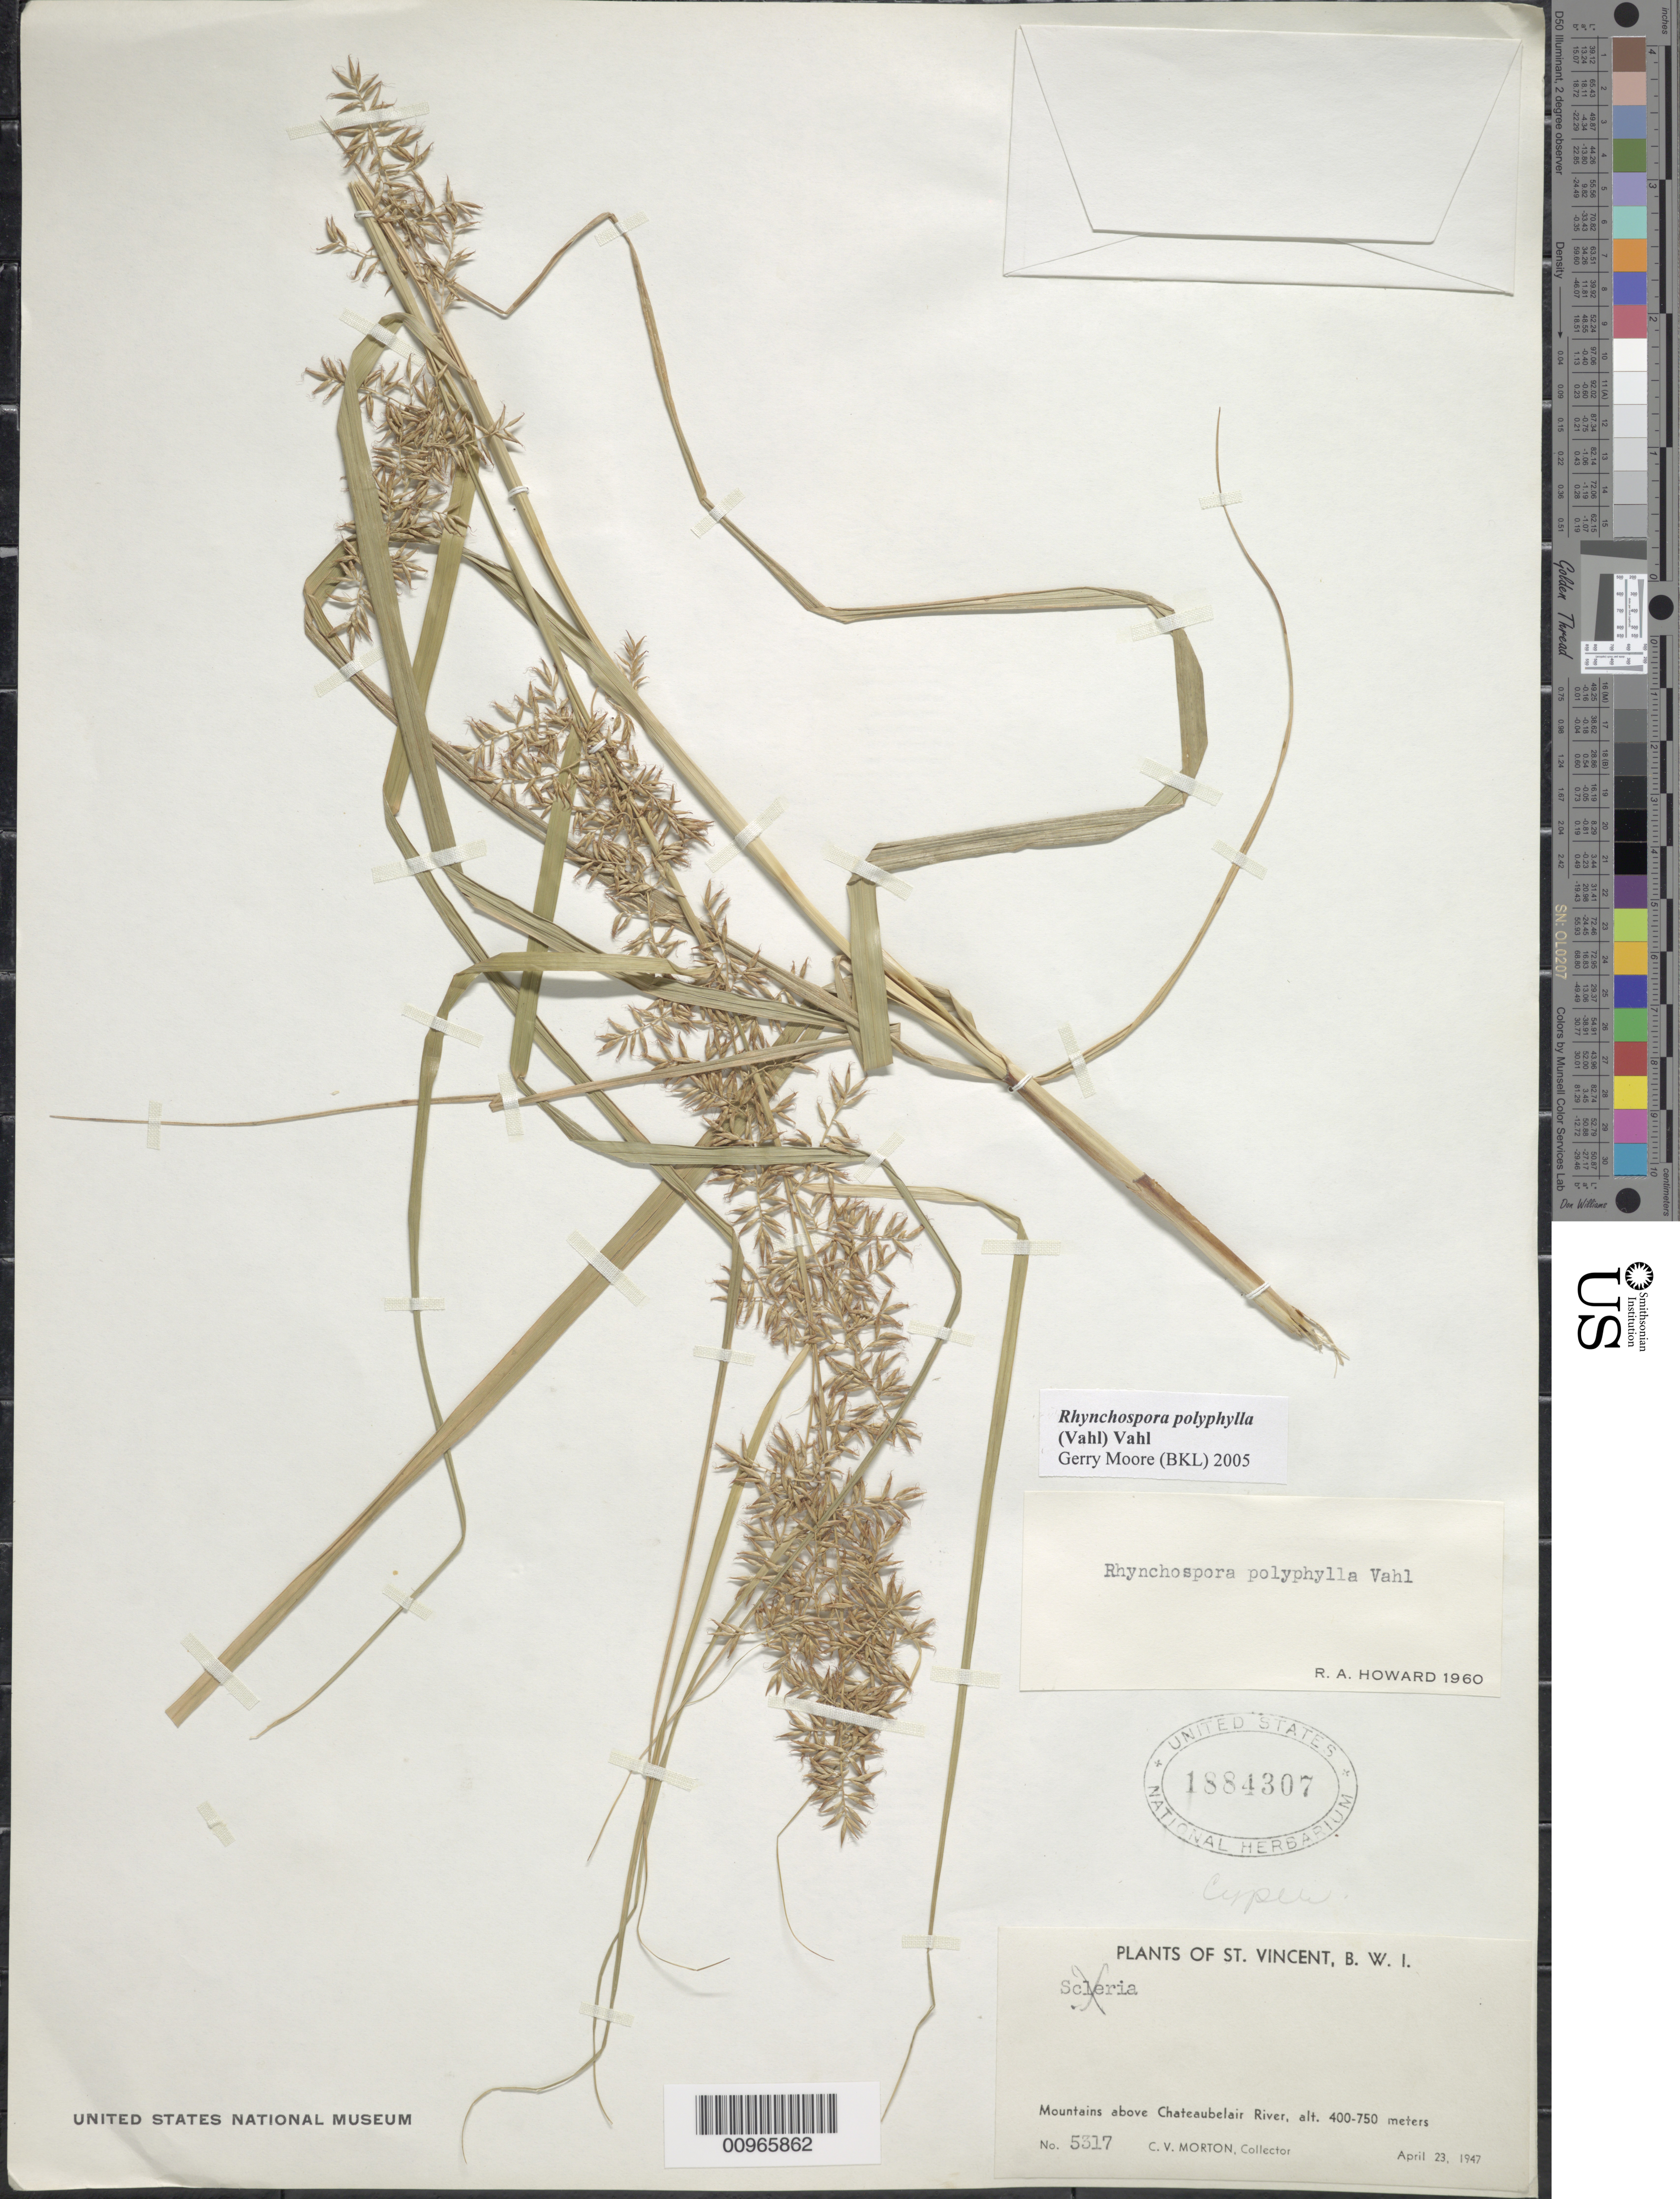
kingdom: Plantae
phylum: Tracheophyta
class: Liliopsida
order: Poales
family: Cyperaceae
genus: Rhynchospora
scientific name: Rhynchospora polyphylla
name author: (Vahl) Vahl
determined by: Moore, G.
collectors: C. V. Morton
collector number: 5317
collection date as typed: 23 Apr 1947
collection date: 1947-04-23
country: St. Vincent - Grenadines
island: St. Vincent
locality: Mountains above Chateaubelair River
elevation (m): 400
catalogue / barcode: US 1884307